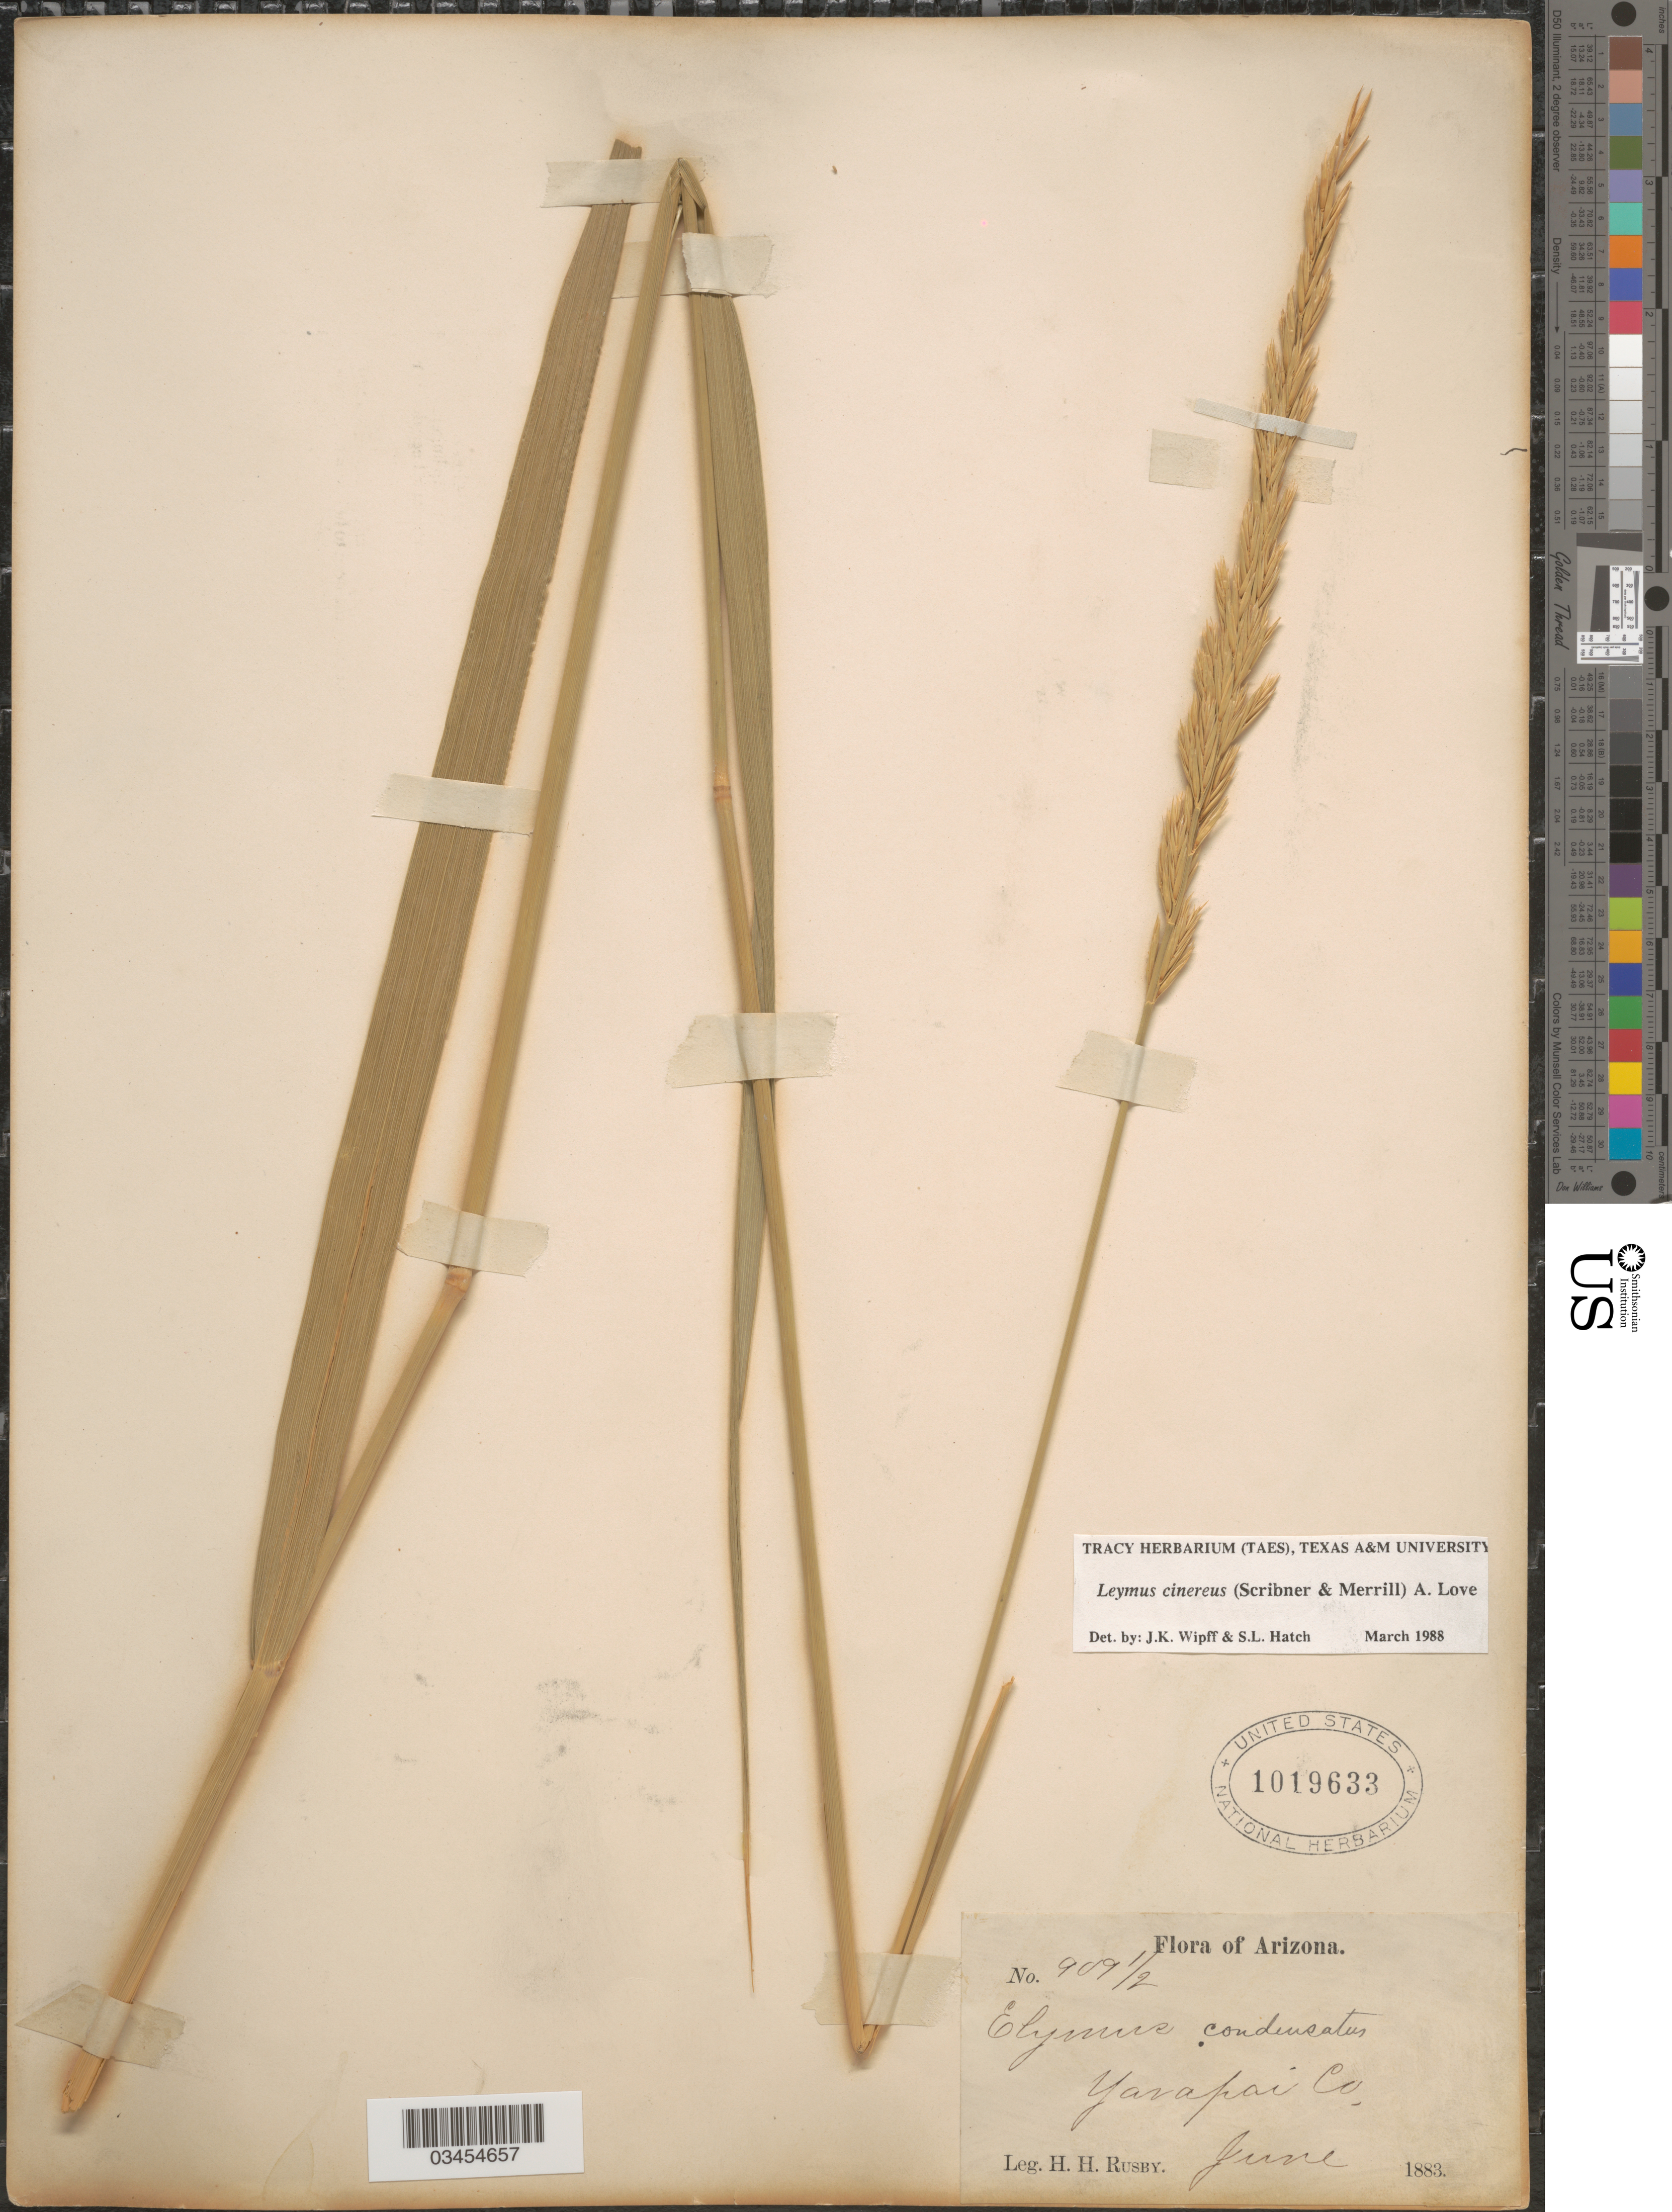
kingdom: Plantae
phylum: Tracheophyta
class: Liliopsida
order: Poales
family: Poaceae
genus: Leymus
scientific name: Leymus cinereus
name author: (Scribn. & Merr.) Á. Löve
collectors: H. H. Rusby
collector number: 909½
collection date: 1883-06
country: United States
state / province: Arizona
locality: Yavapai Co.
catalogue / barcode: US 1019633